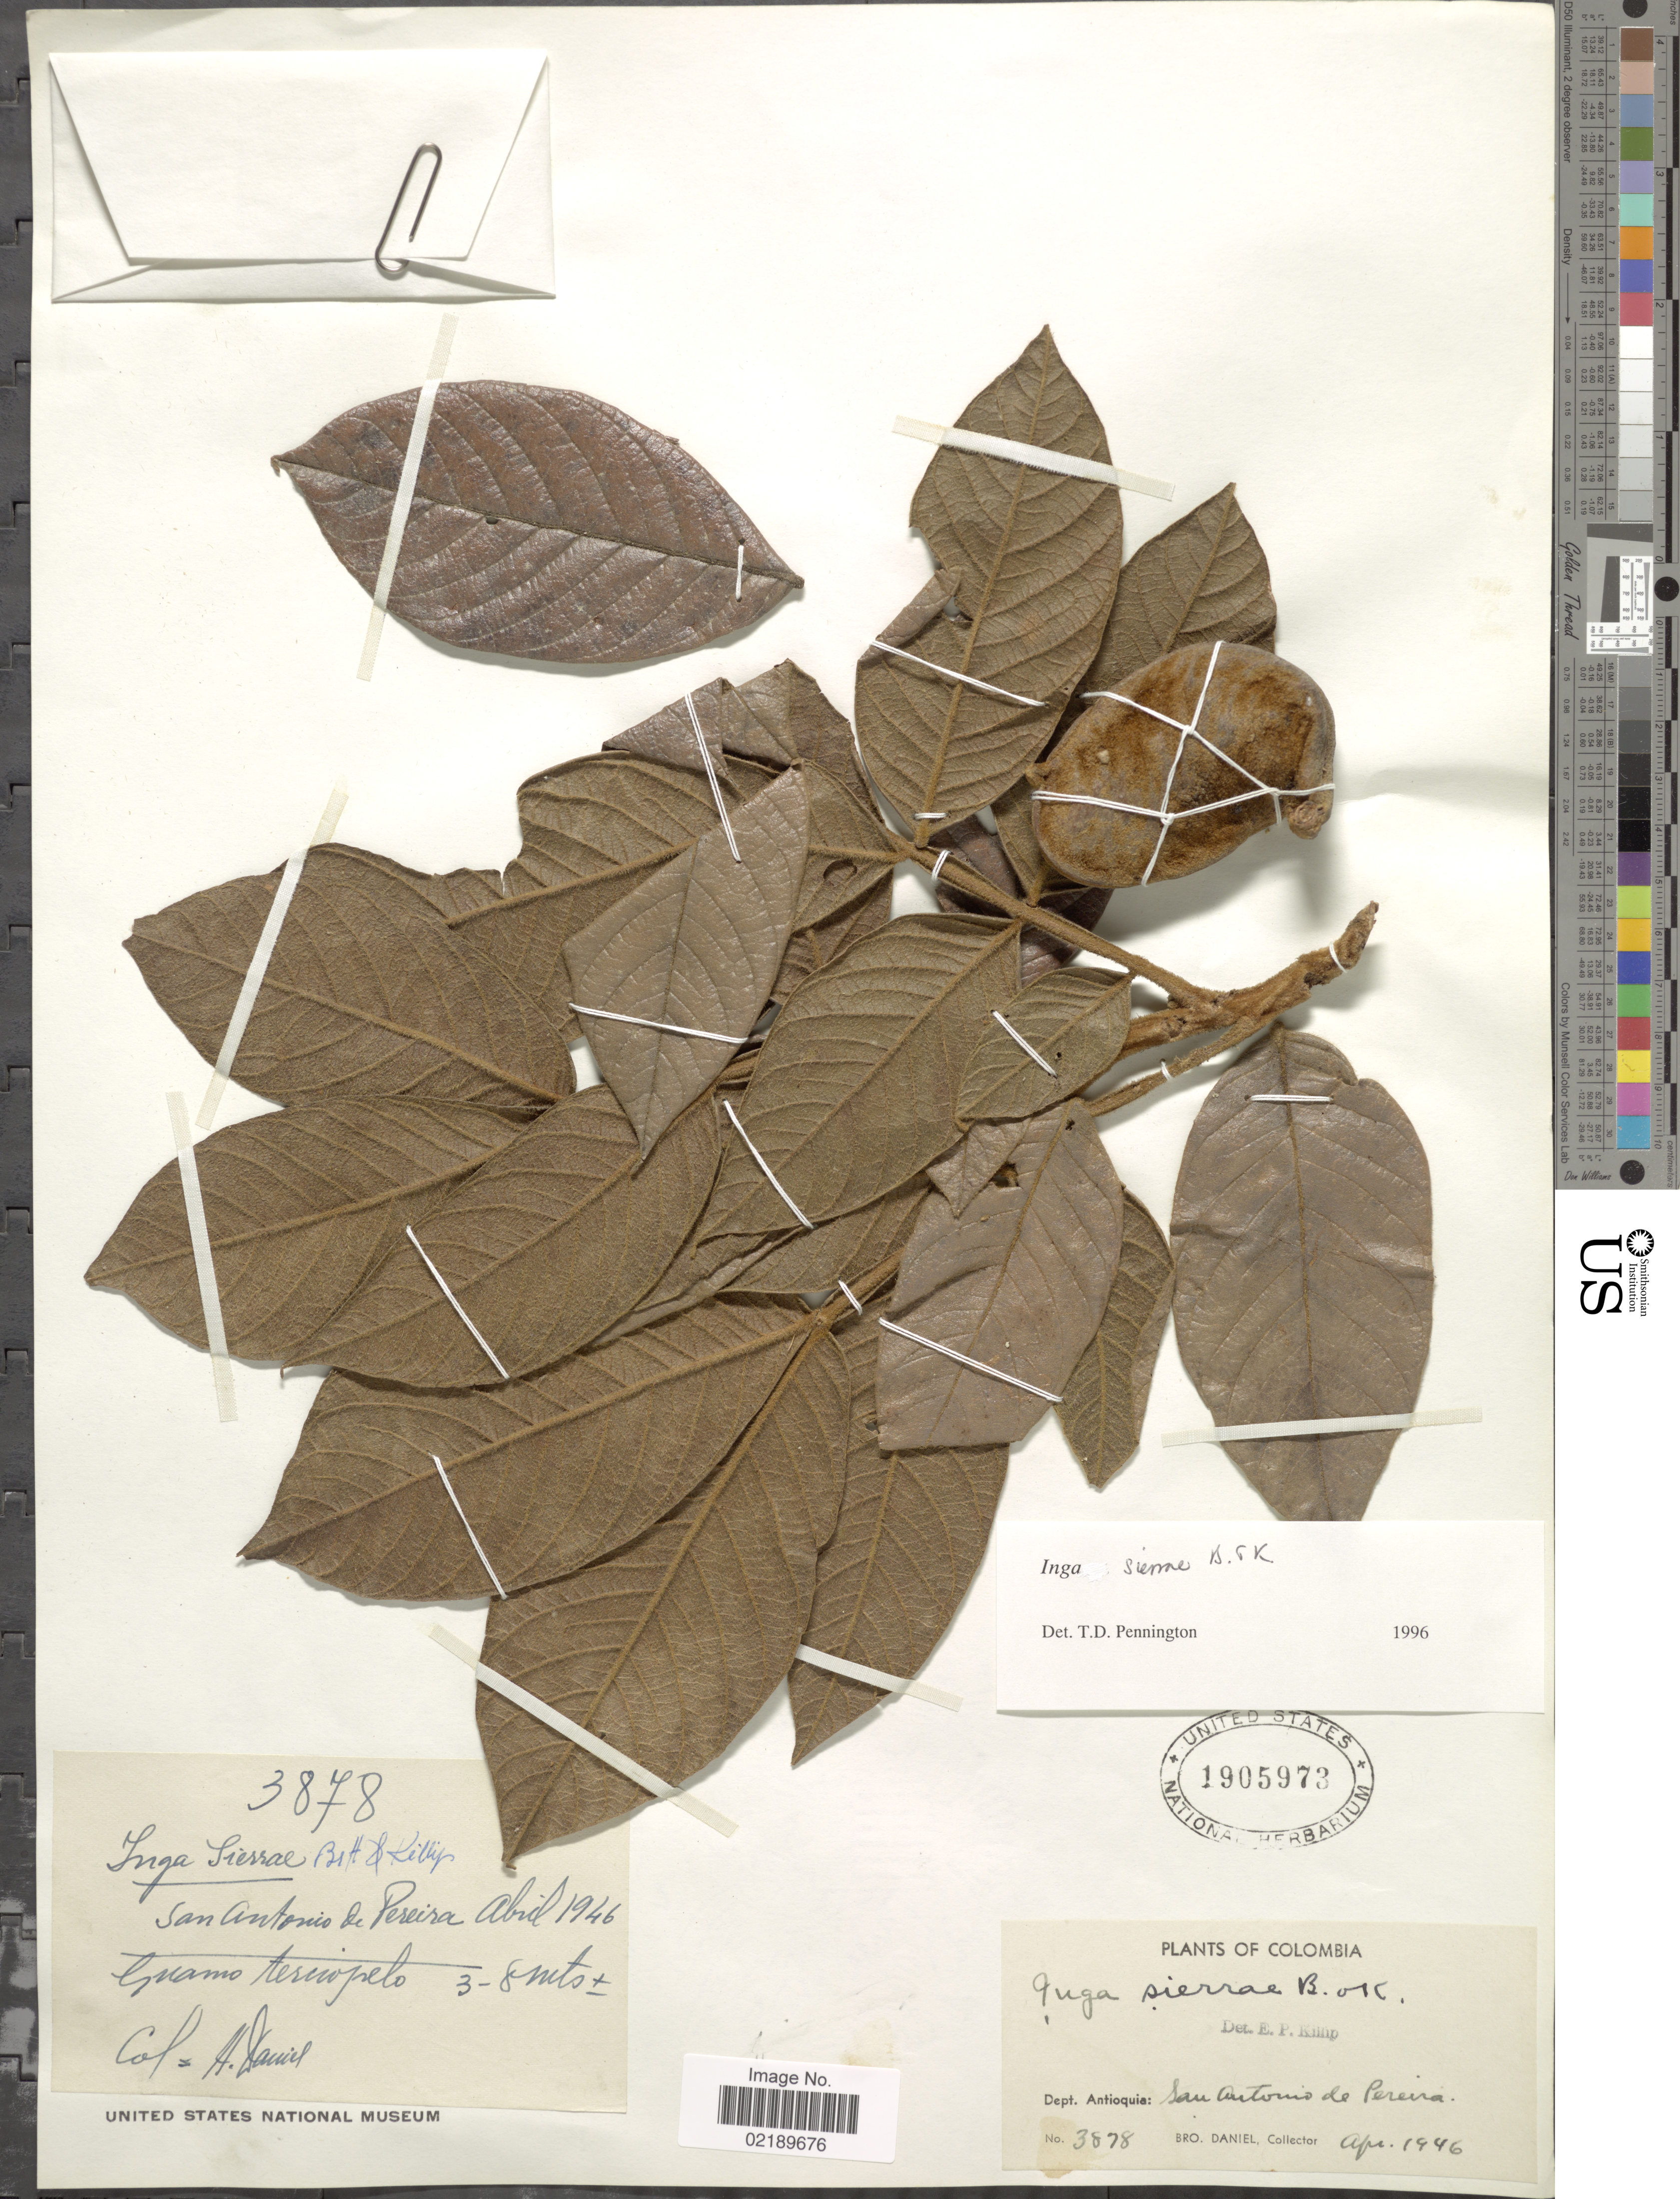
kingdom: Plantae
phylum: Tracheophyta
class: Magnoliopsida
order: Fabales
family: Fabaceae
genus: Inga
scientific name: Inga sierrae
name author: Britton & Killip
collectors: Bro. Daniel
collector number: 3878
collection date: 1946-04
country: Colombia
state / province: Antioquia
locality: Dept. Antioquía: San Antonio de Pereira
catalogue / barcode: US 1905973